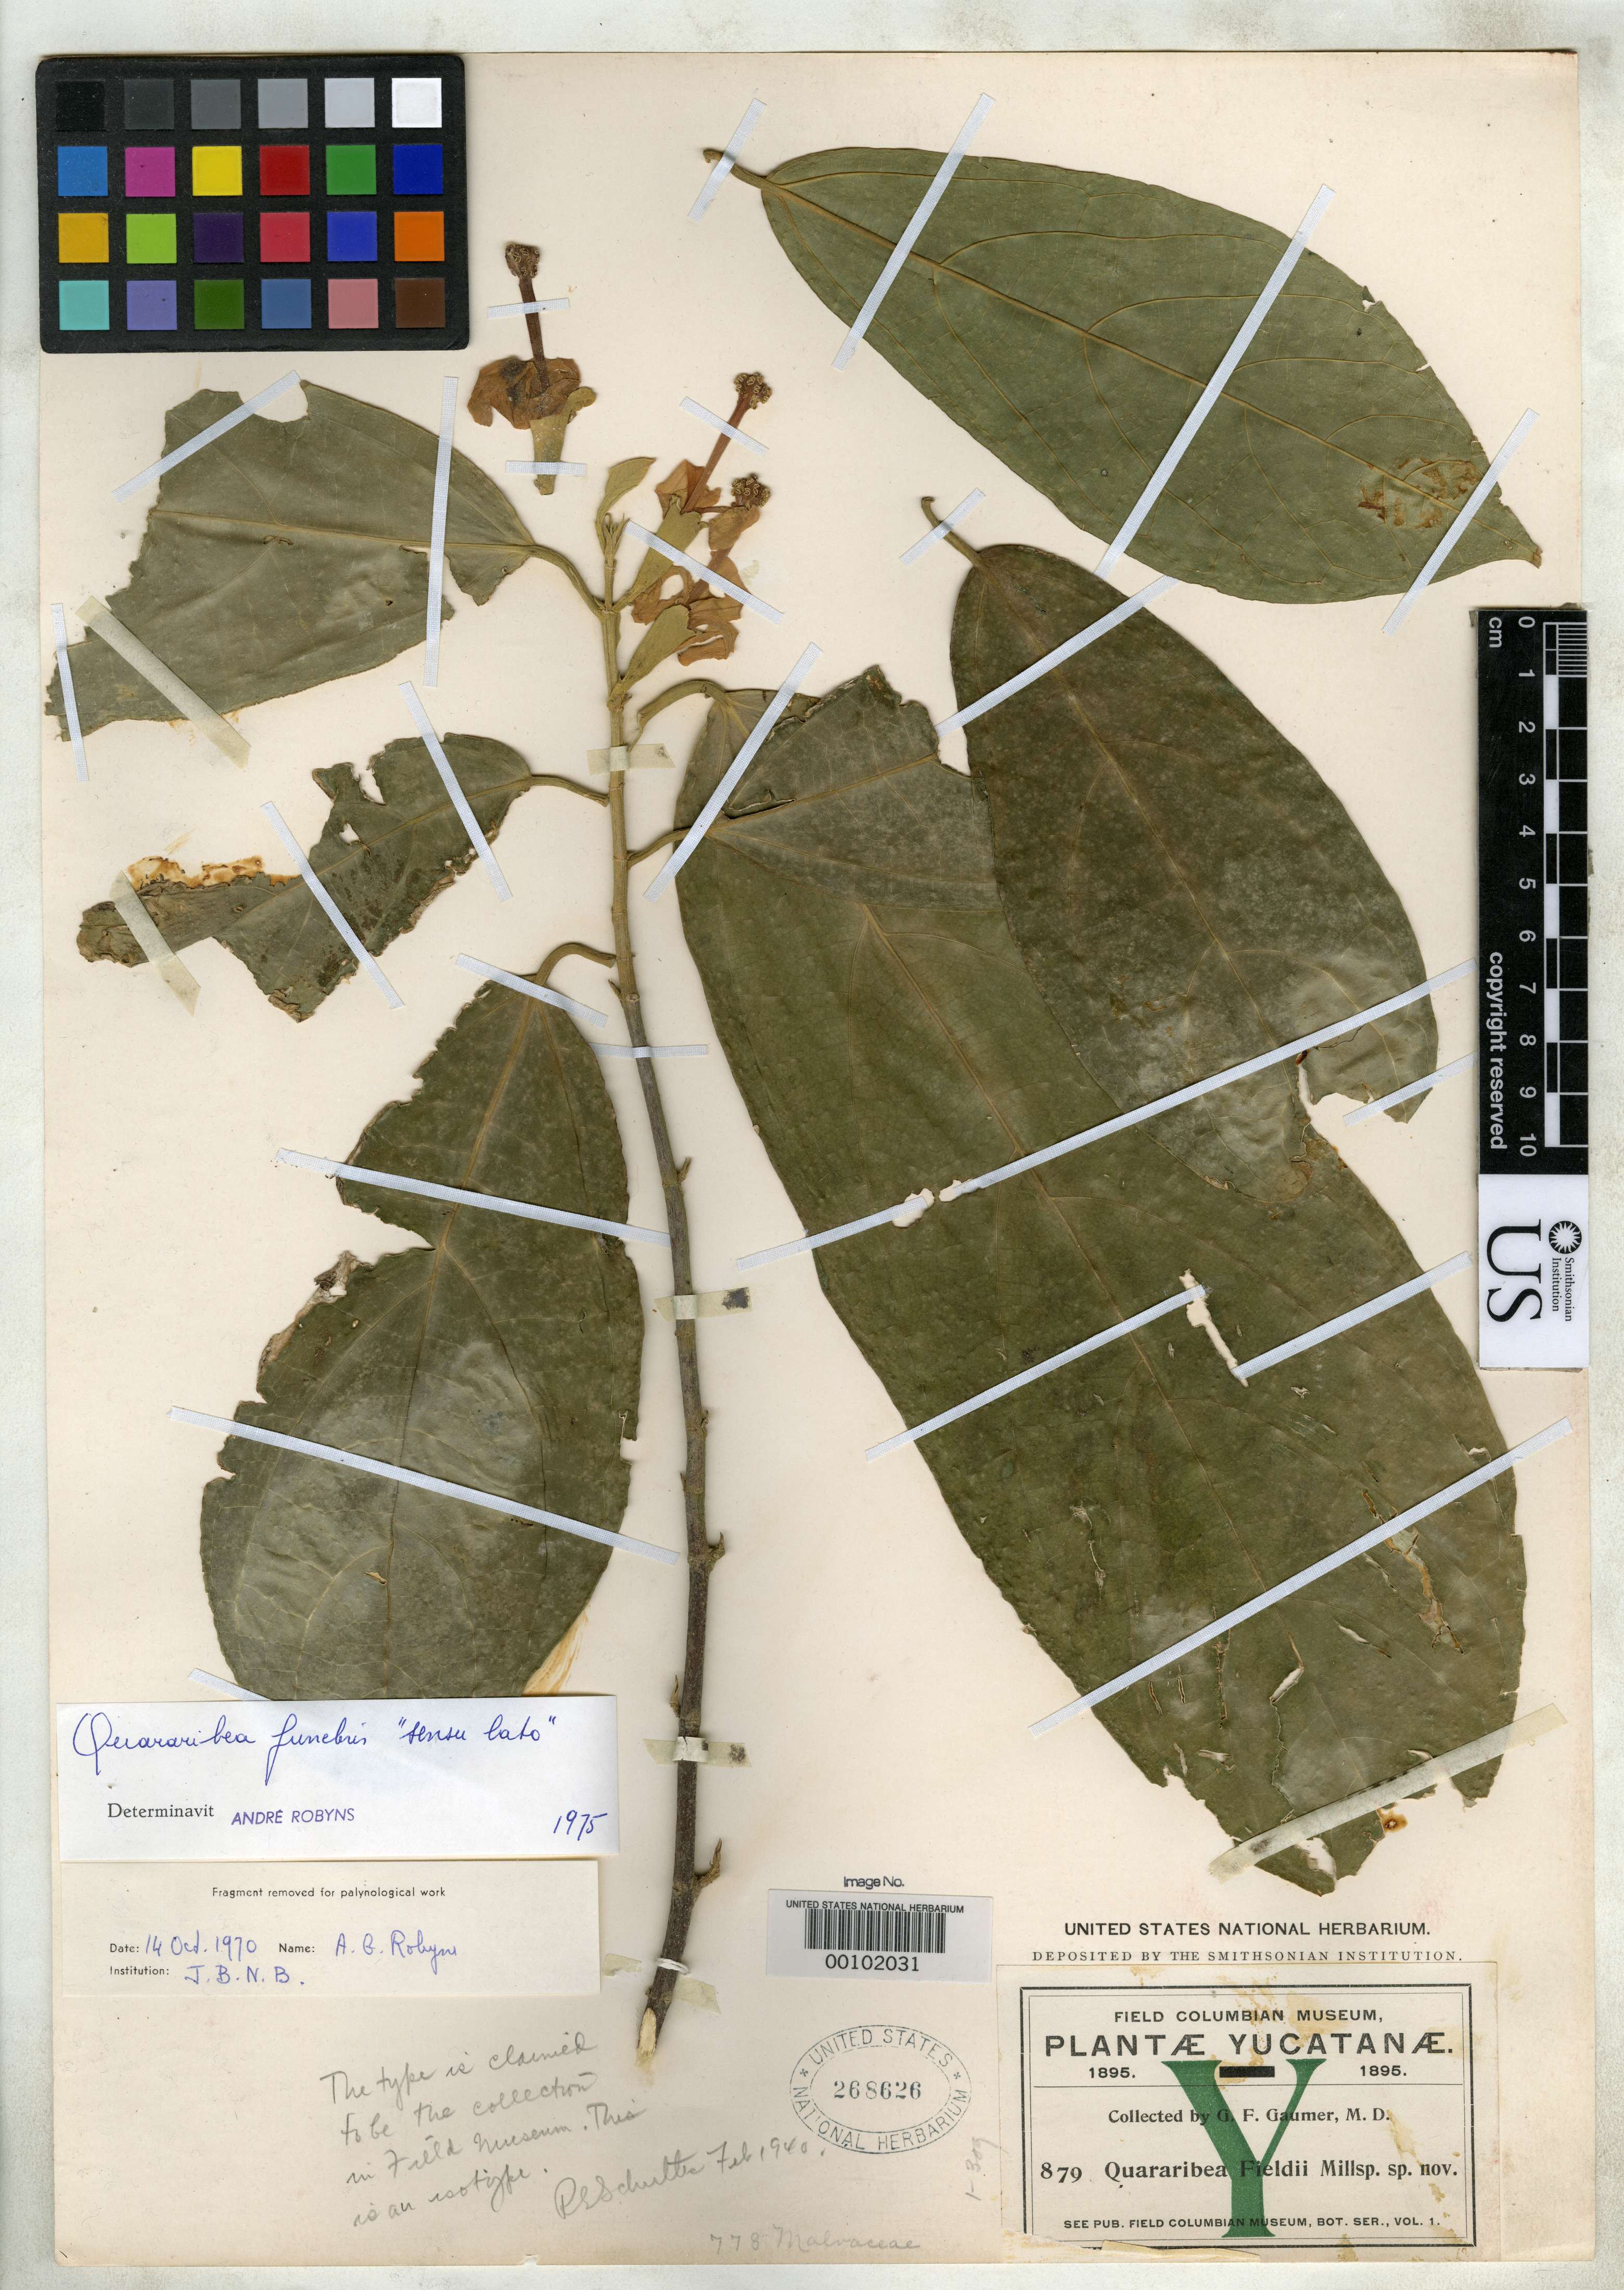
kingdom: Plantae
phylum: Tracheophyta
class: Magnoliopsida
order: Malvales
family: Malvaceae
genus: Quararibea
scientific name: Quararibea fieldii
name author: Millsp.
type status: Isotype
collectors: G. F. Gaumer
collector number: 879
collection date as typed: Aug 1895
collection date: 1895-08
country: Mexico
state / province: Yucatán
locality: Hacienda de Chabenche.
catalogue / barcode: US 268626